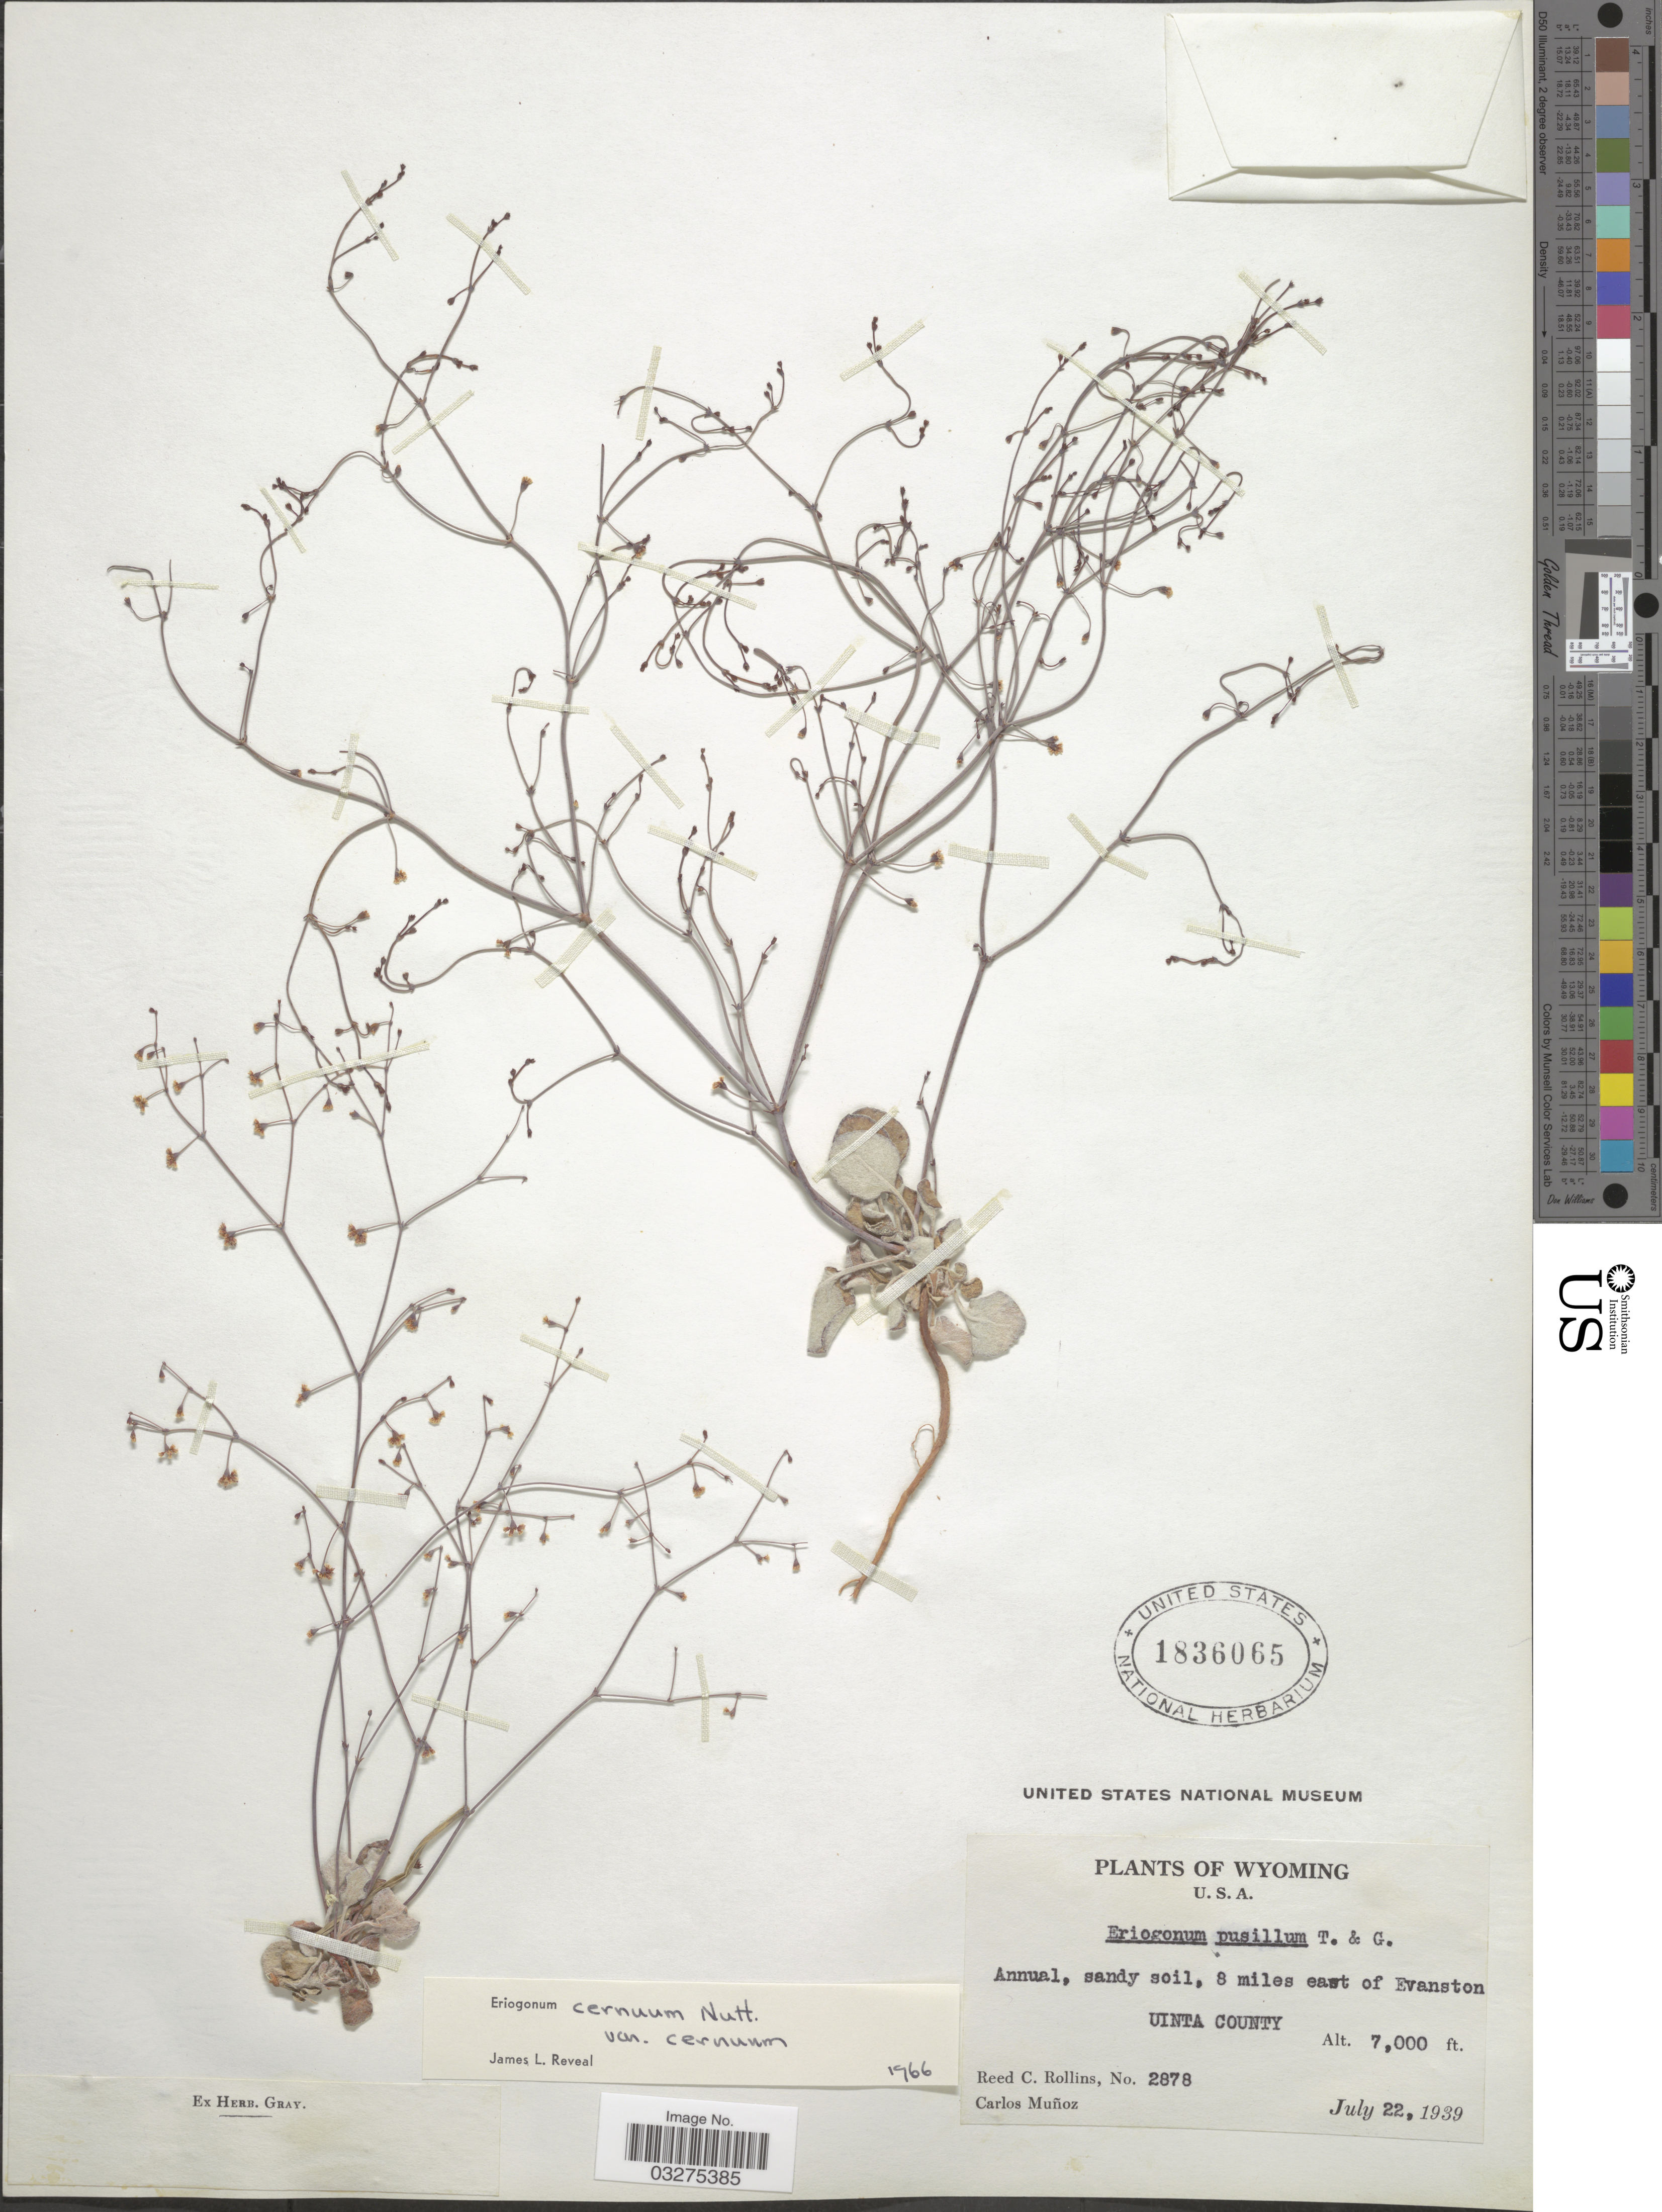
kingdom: Plantae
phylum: Tracheophyta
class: Magnoliopsida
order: Caryophyllales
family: Polygonaceae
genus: Eriogonum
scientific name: Eriogonum cernuum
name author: Nutt.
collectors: R. C. Rollins & C. Muñoz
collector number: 2878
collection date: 1939-07-22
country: United States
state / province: Wyoming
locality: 8 miles east of Evanston. Uinta County.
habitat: sandy soil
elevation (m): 2134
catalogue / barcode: US 1836065